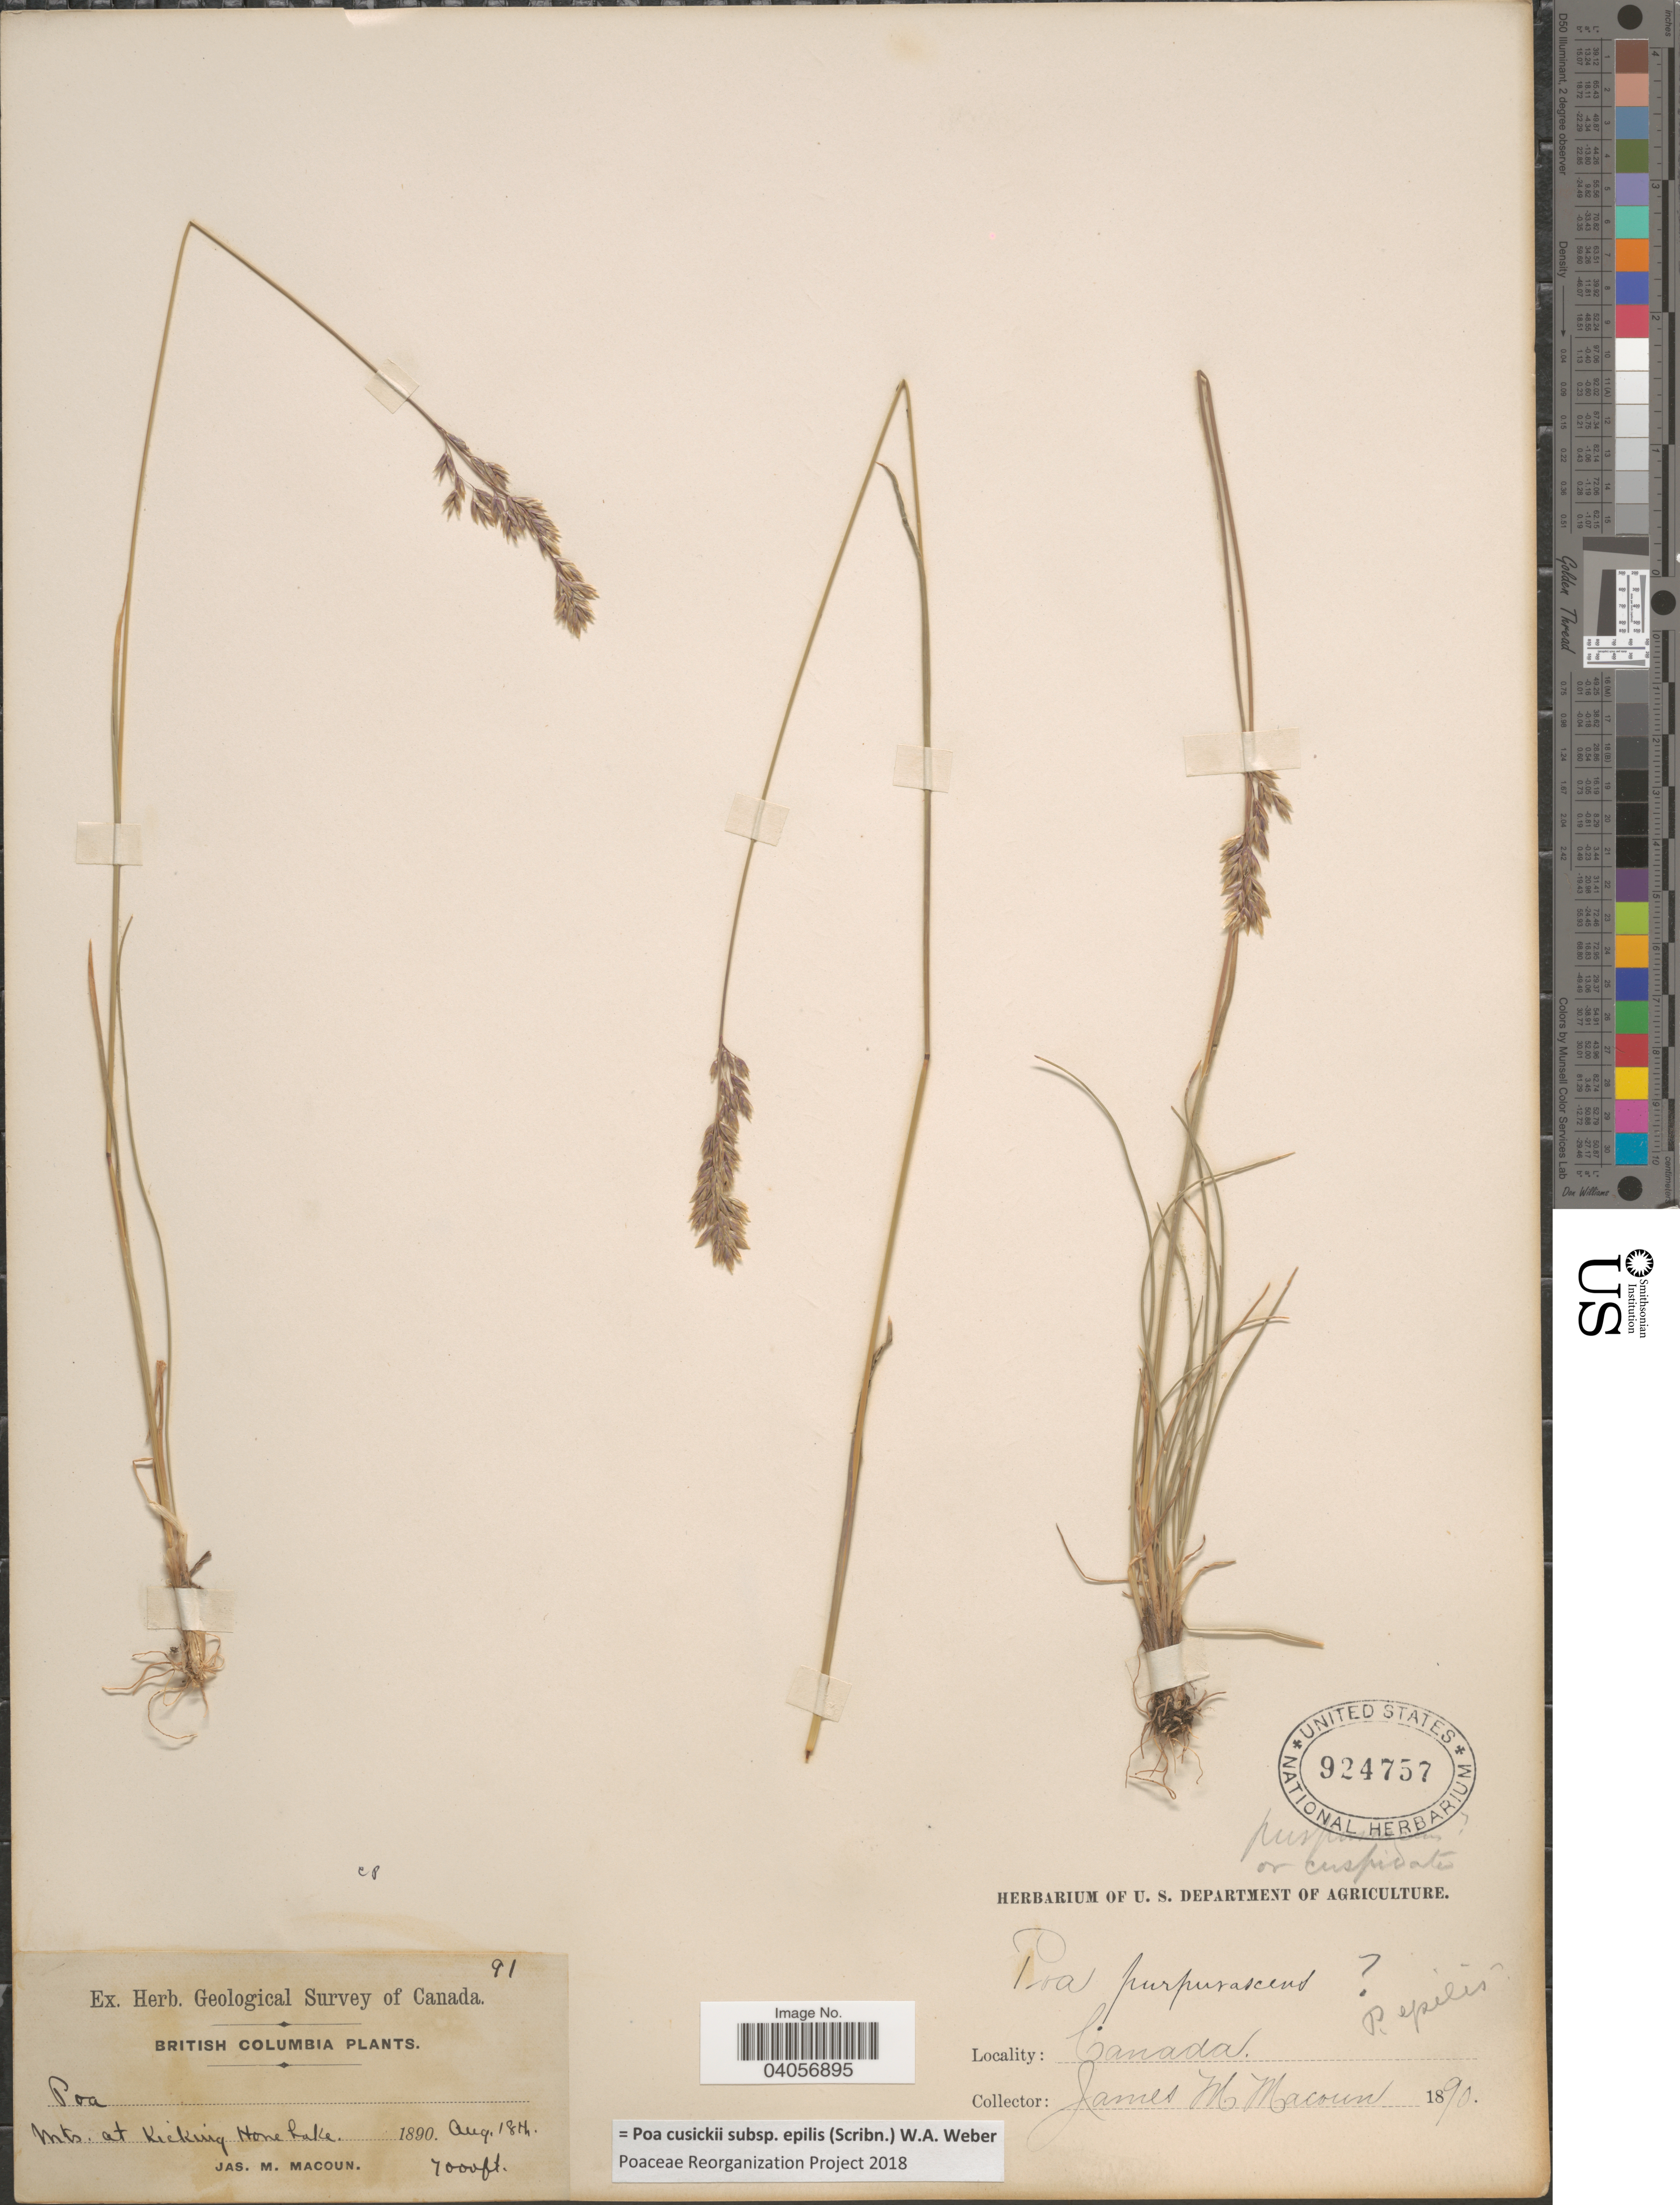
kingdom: Plantae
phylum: Tracheophyta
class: Liliopsida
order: Poales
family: Poaceae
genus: Poa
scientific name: Poa cusickii subsp. epilis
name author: (Scribn.) W.A. Weber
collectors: J. M. Macoun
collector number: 91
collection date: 1890-08-18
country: Canada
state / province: British Columbia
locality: Mts. at Kicking Horse Lake.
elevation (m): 2134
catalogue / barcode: US 924757